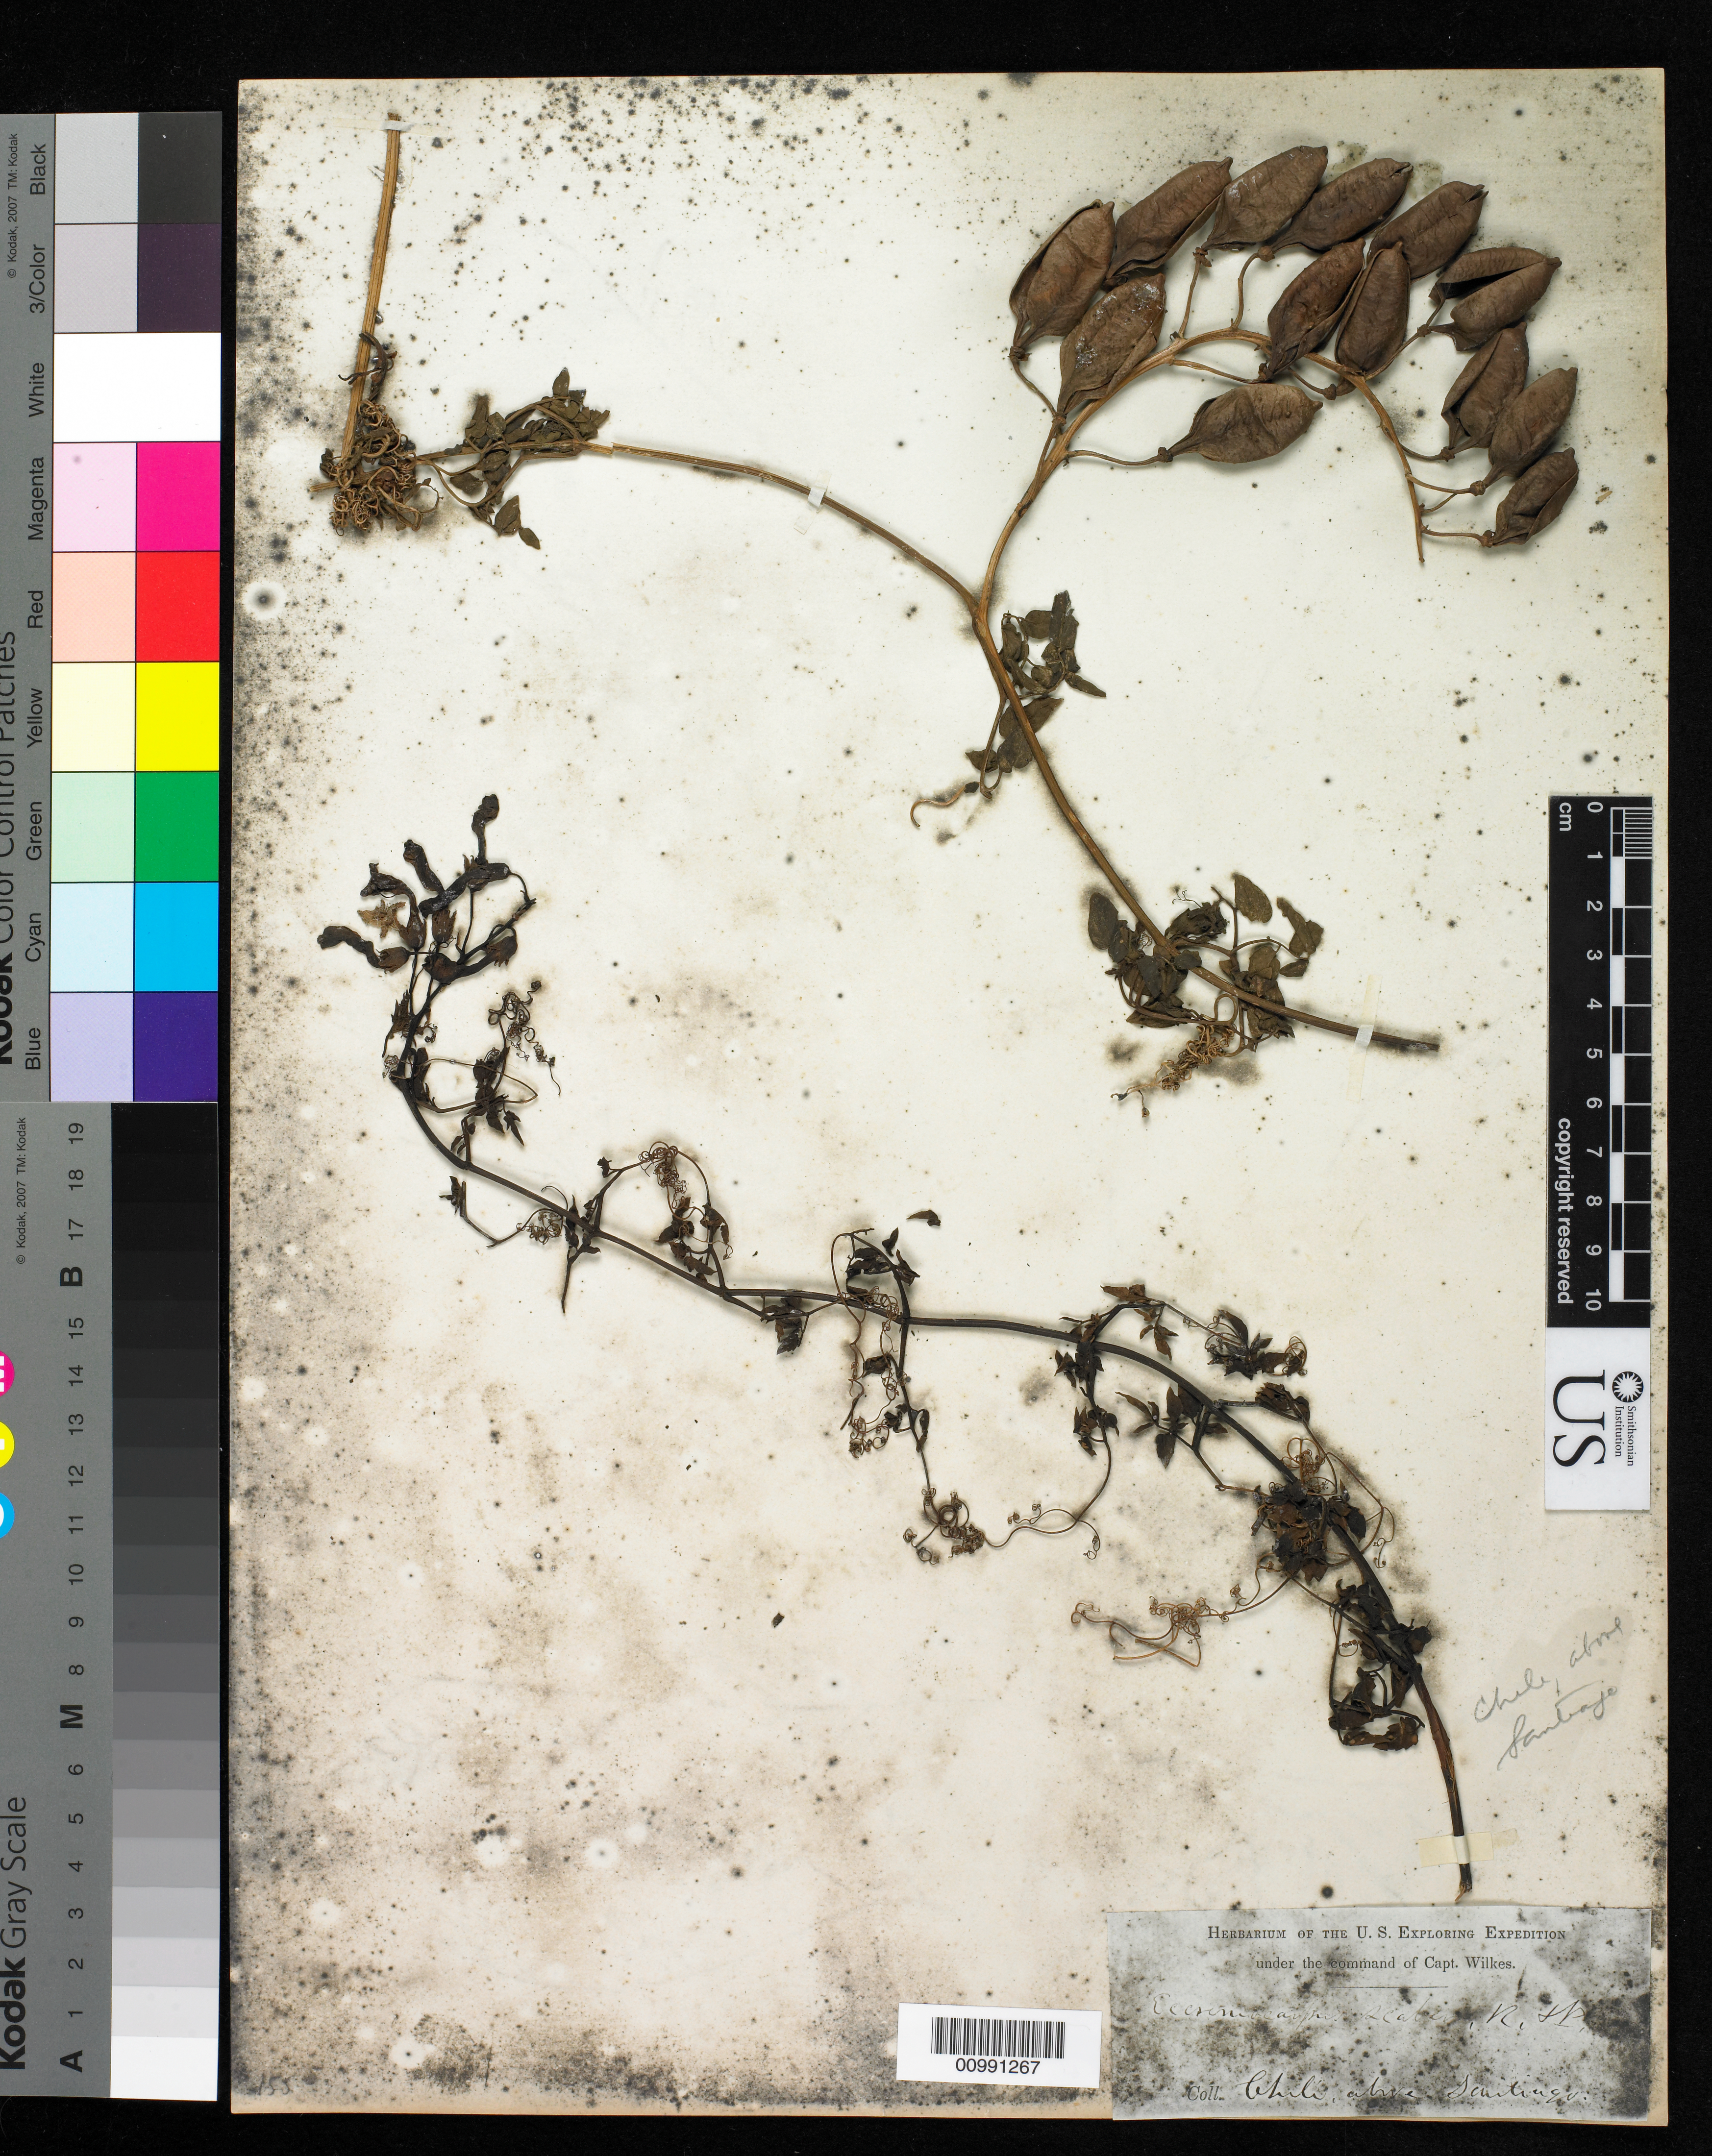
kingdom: Plantae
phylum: Tracheophyta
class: Magnoliopsida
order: Lamiales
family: Bignoniaceae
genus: Eccremocarpus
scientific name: Eccremocarpus scaber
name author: Ruiz & Pav.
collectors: Wilkes Explor. Exped.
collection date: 1838/1842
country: Chile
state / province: Región Metropolitana (RM)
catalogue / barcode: US 98598